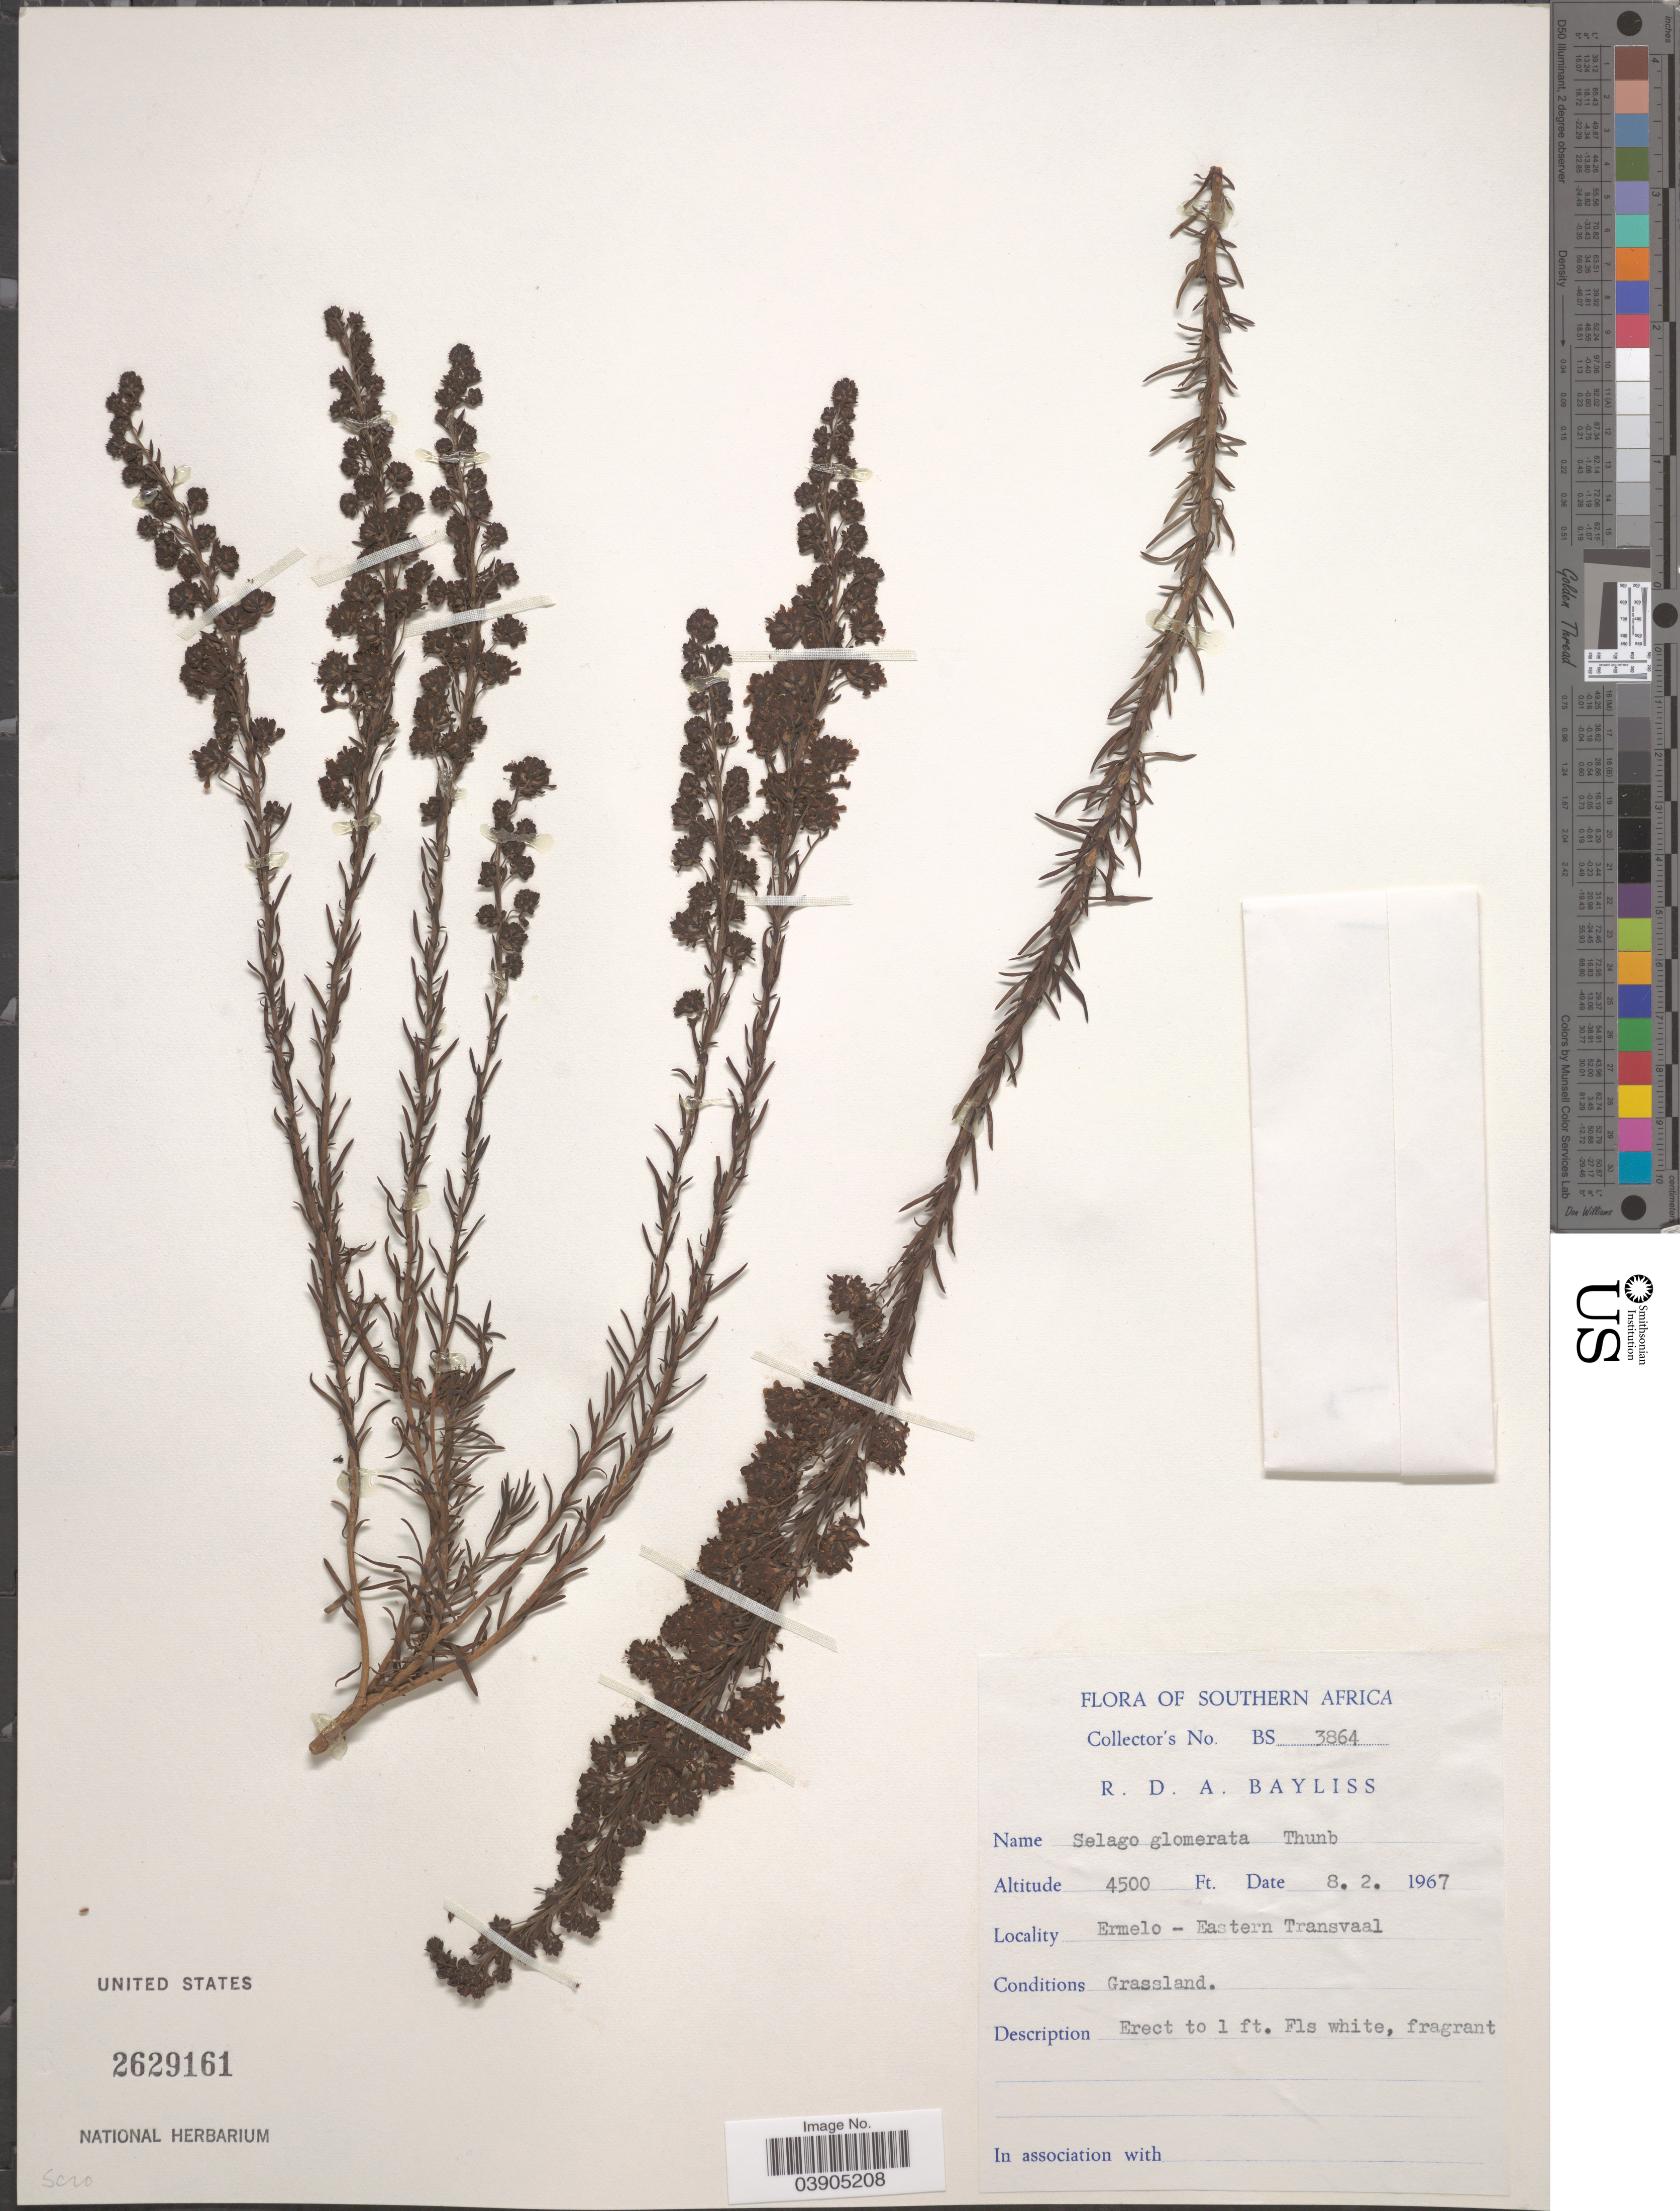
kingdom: Plantae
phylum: Tracheophyta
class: Magnoliopsida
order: Lamiales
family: Scrophulariaceae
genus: Selago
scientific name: Selago glomerata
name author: Thunb.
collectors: R. Bayliss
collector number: BS3864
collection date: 1967-02-08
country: South Africa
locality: Southern Africa. Ermelo - Eastern Transvaal.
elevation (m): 1372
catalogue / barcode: US 2629161